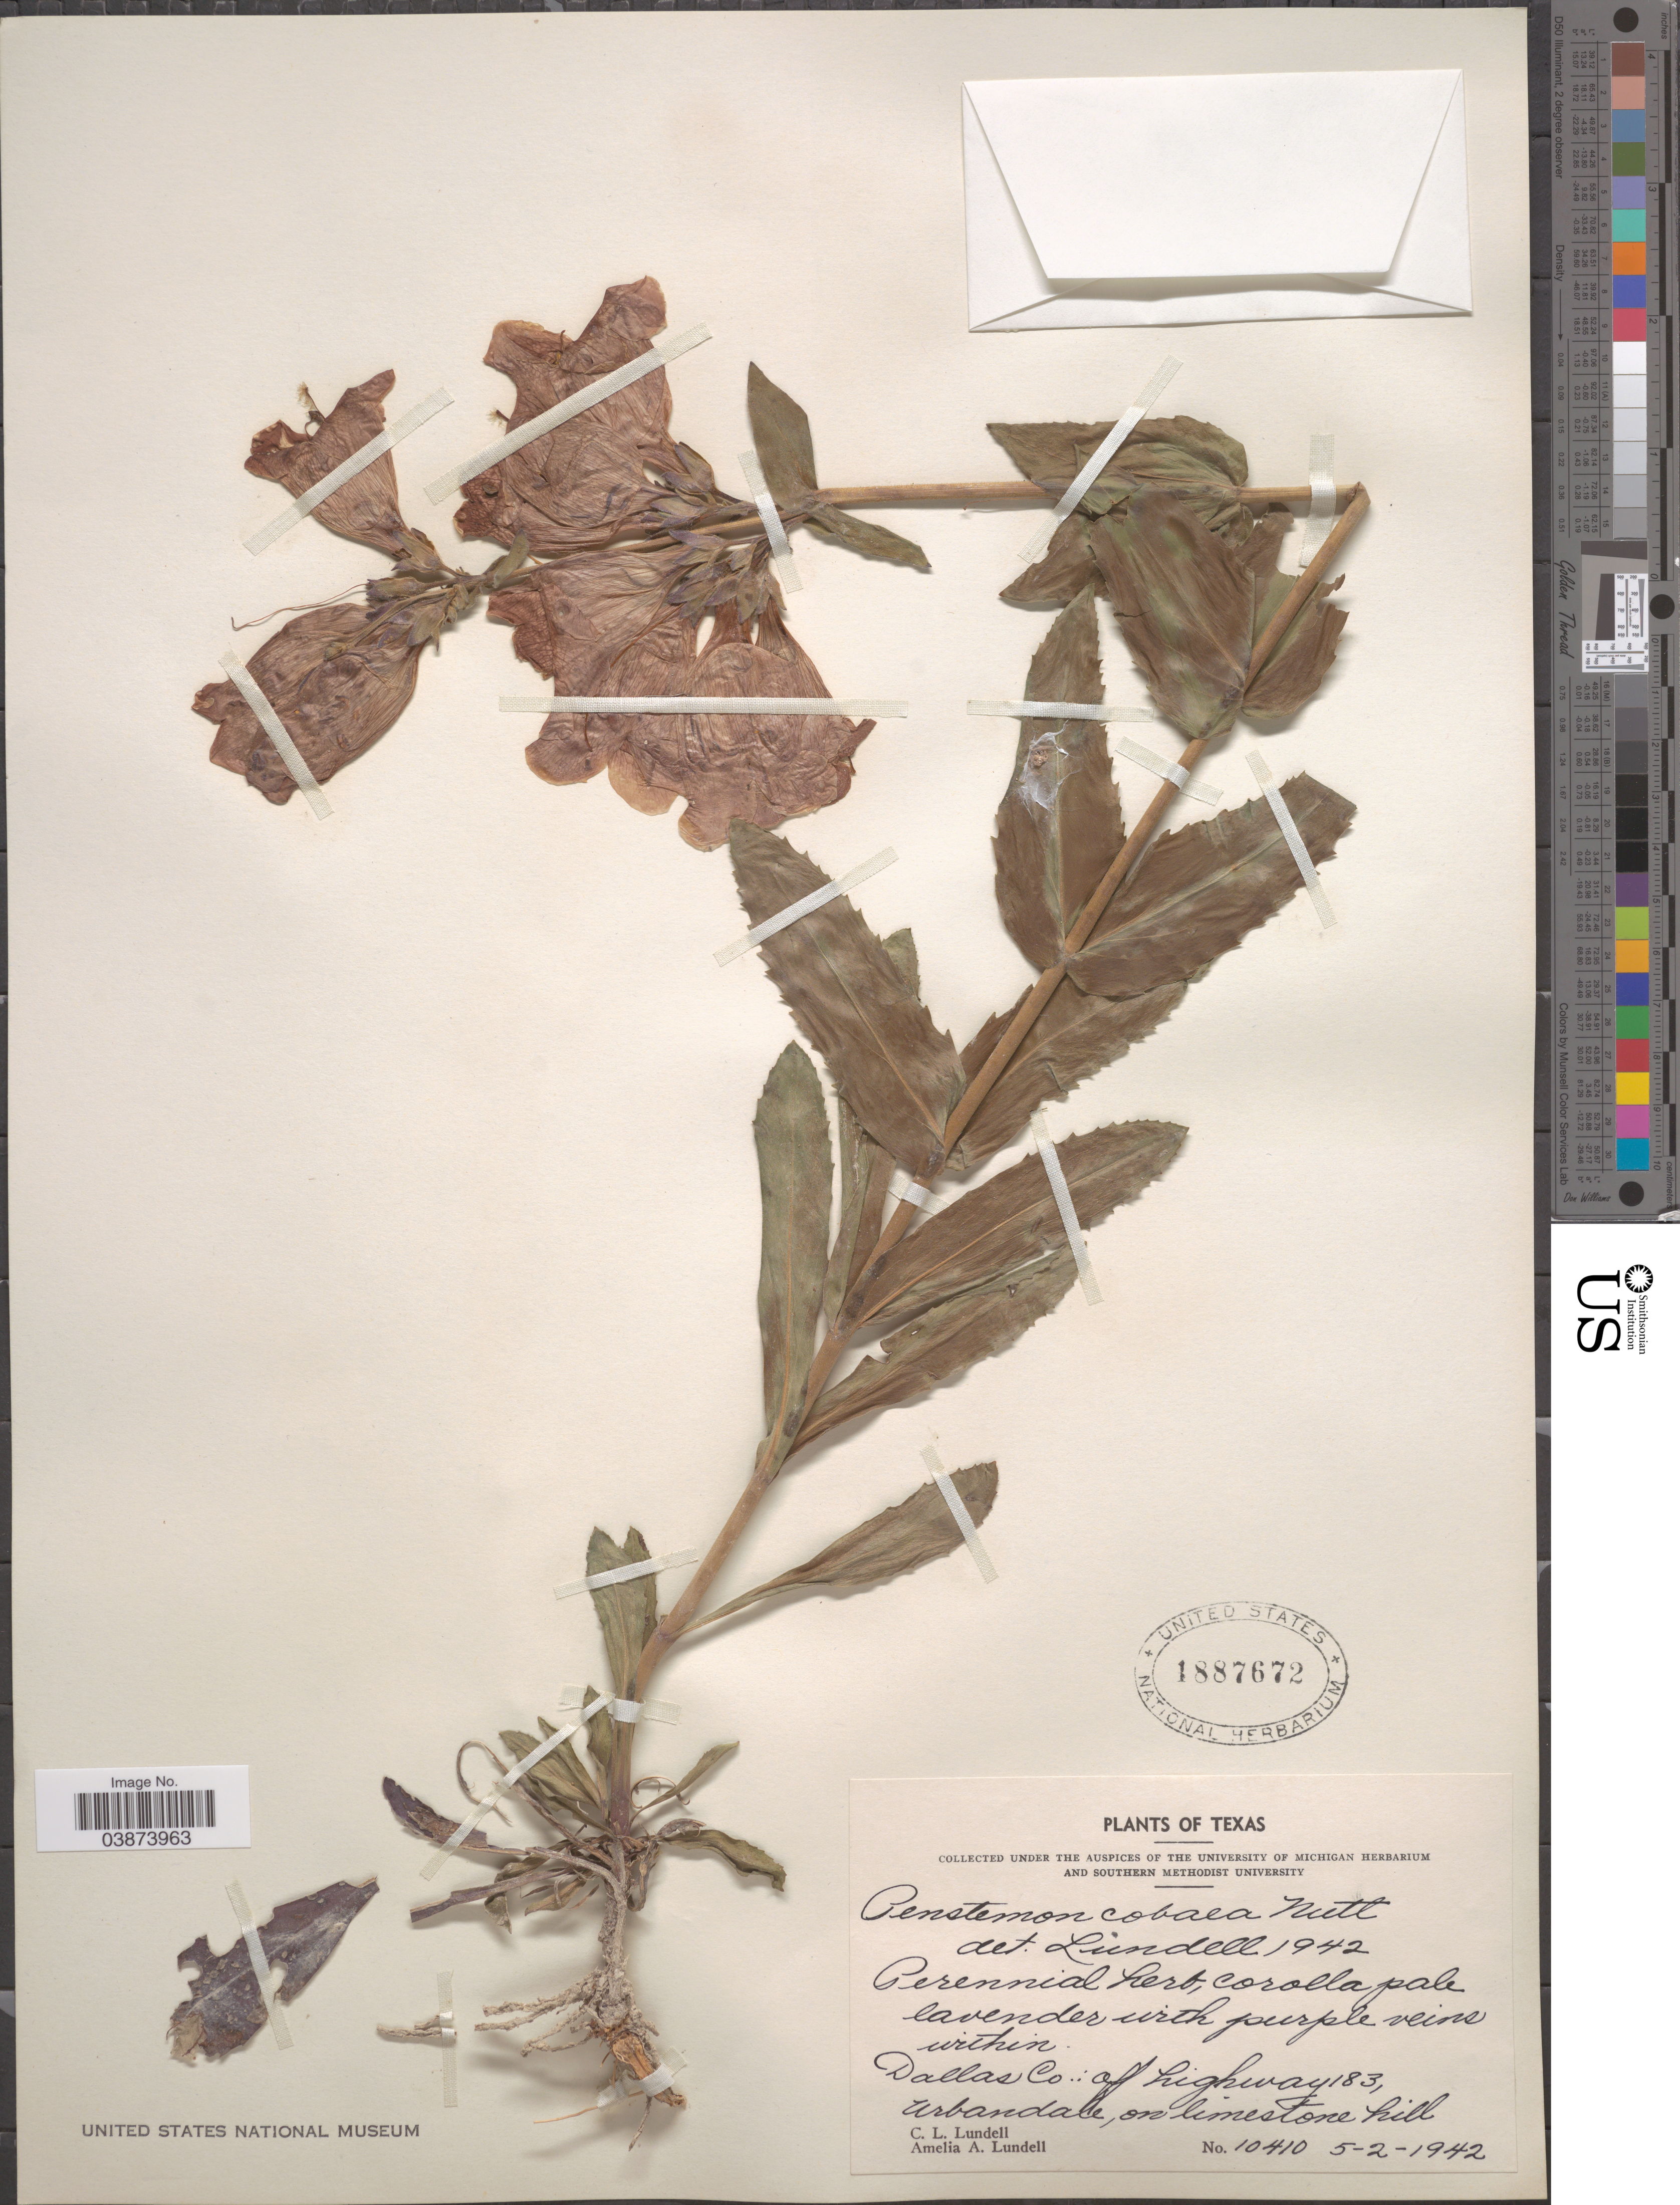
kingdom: Plantae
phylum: Tracheophyta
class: Magnoliopsida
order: Lamiales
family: Plantaginaceae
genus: Penstemon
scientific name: Penstemon cobaea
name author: (Nutt.)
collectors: C. L. Lundell & A. A. Lundell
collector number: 10410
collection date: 1942-05-02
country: United States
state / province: Texas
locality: Dallas Co.: Off highway 183, Urbandale, in limestone hill.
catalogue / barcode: US 1887672